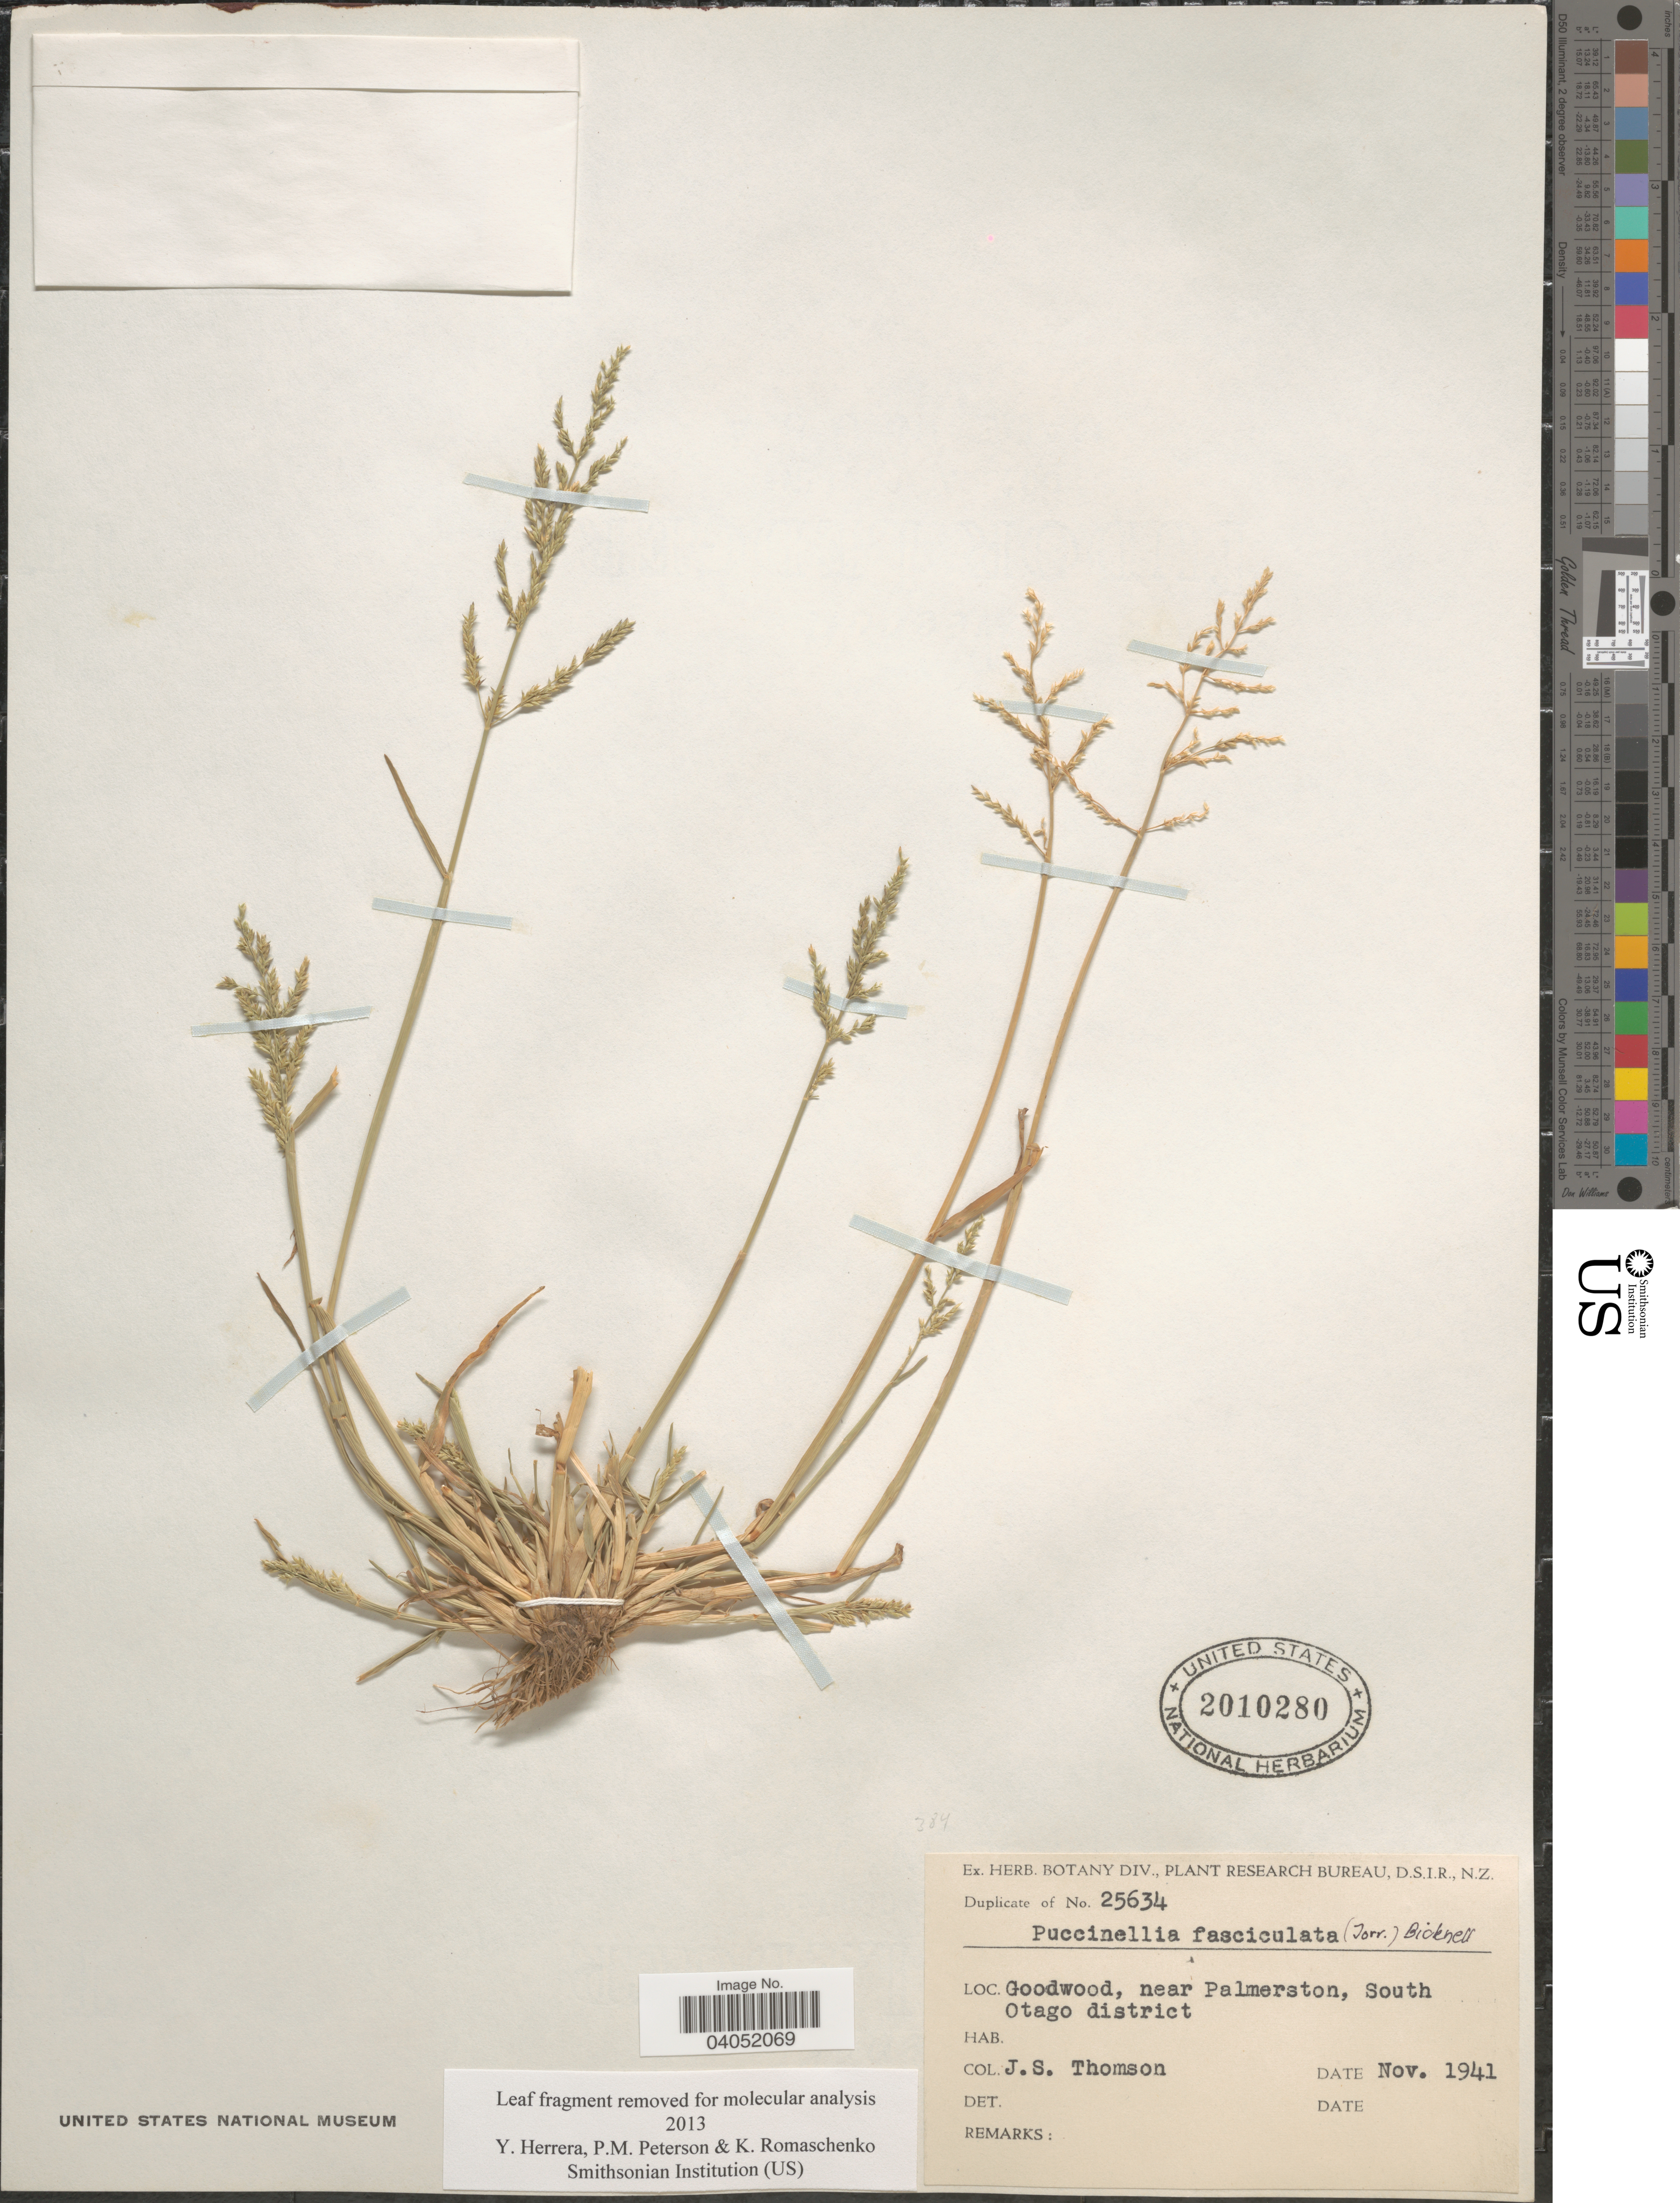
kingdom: Plantae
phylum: Tracheophyta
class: Liliopsida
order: Poales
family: Poaceae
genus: Puccinellia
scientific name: Puccinellia fasciculata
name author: (Torr.) E.P. Bicknell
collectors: J. S. Thomson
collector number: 25634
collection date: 1941-11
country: New Zealand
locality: Goodwood, near Palmerston, South Otago district.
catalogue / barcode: US 2010280